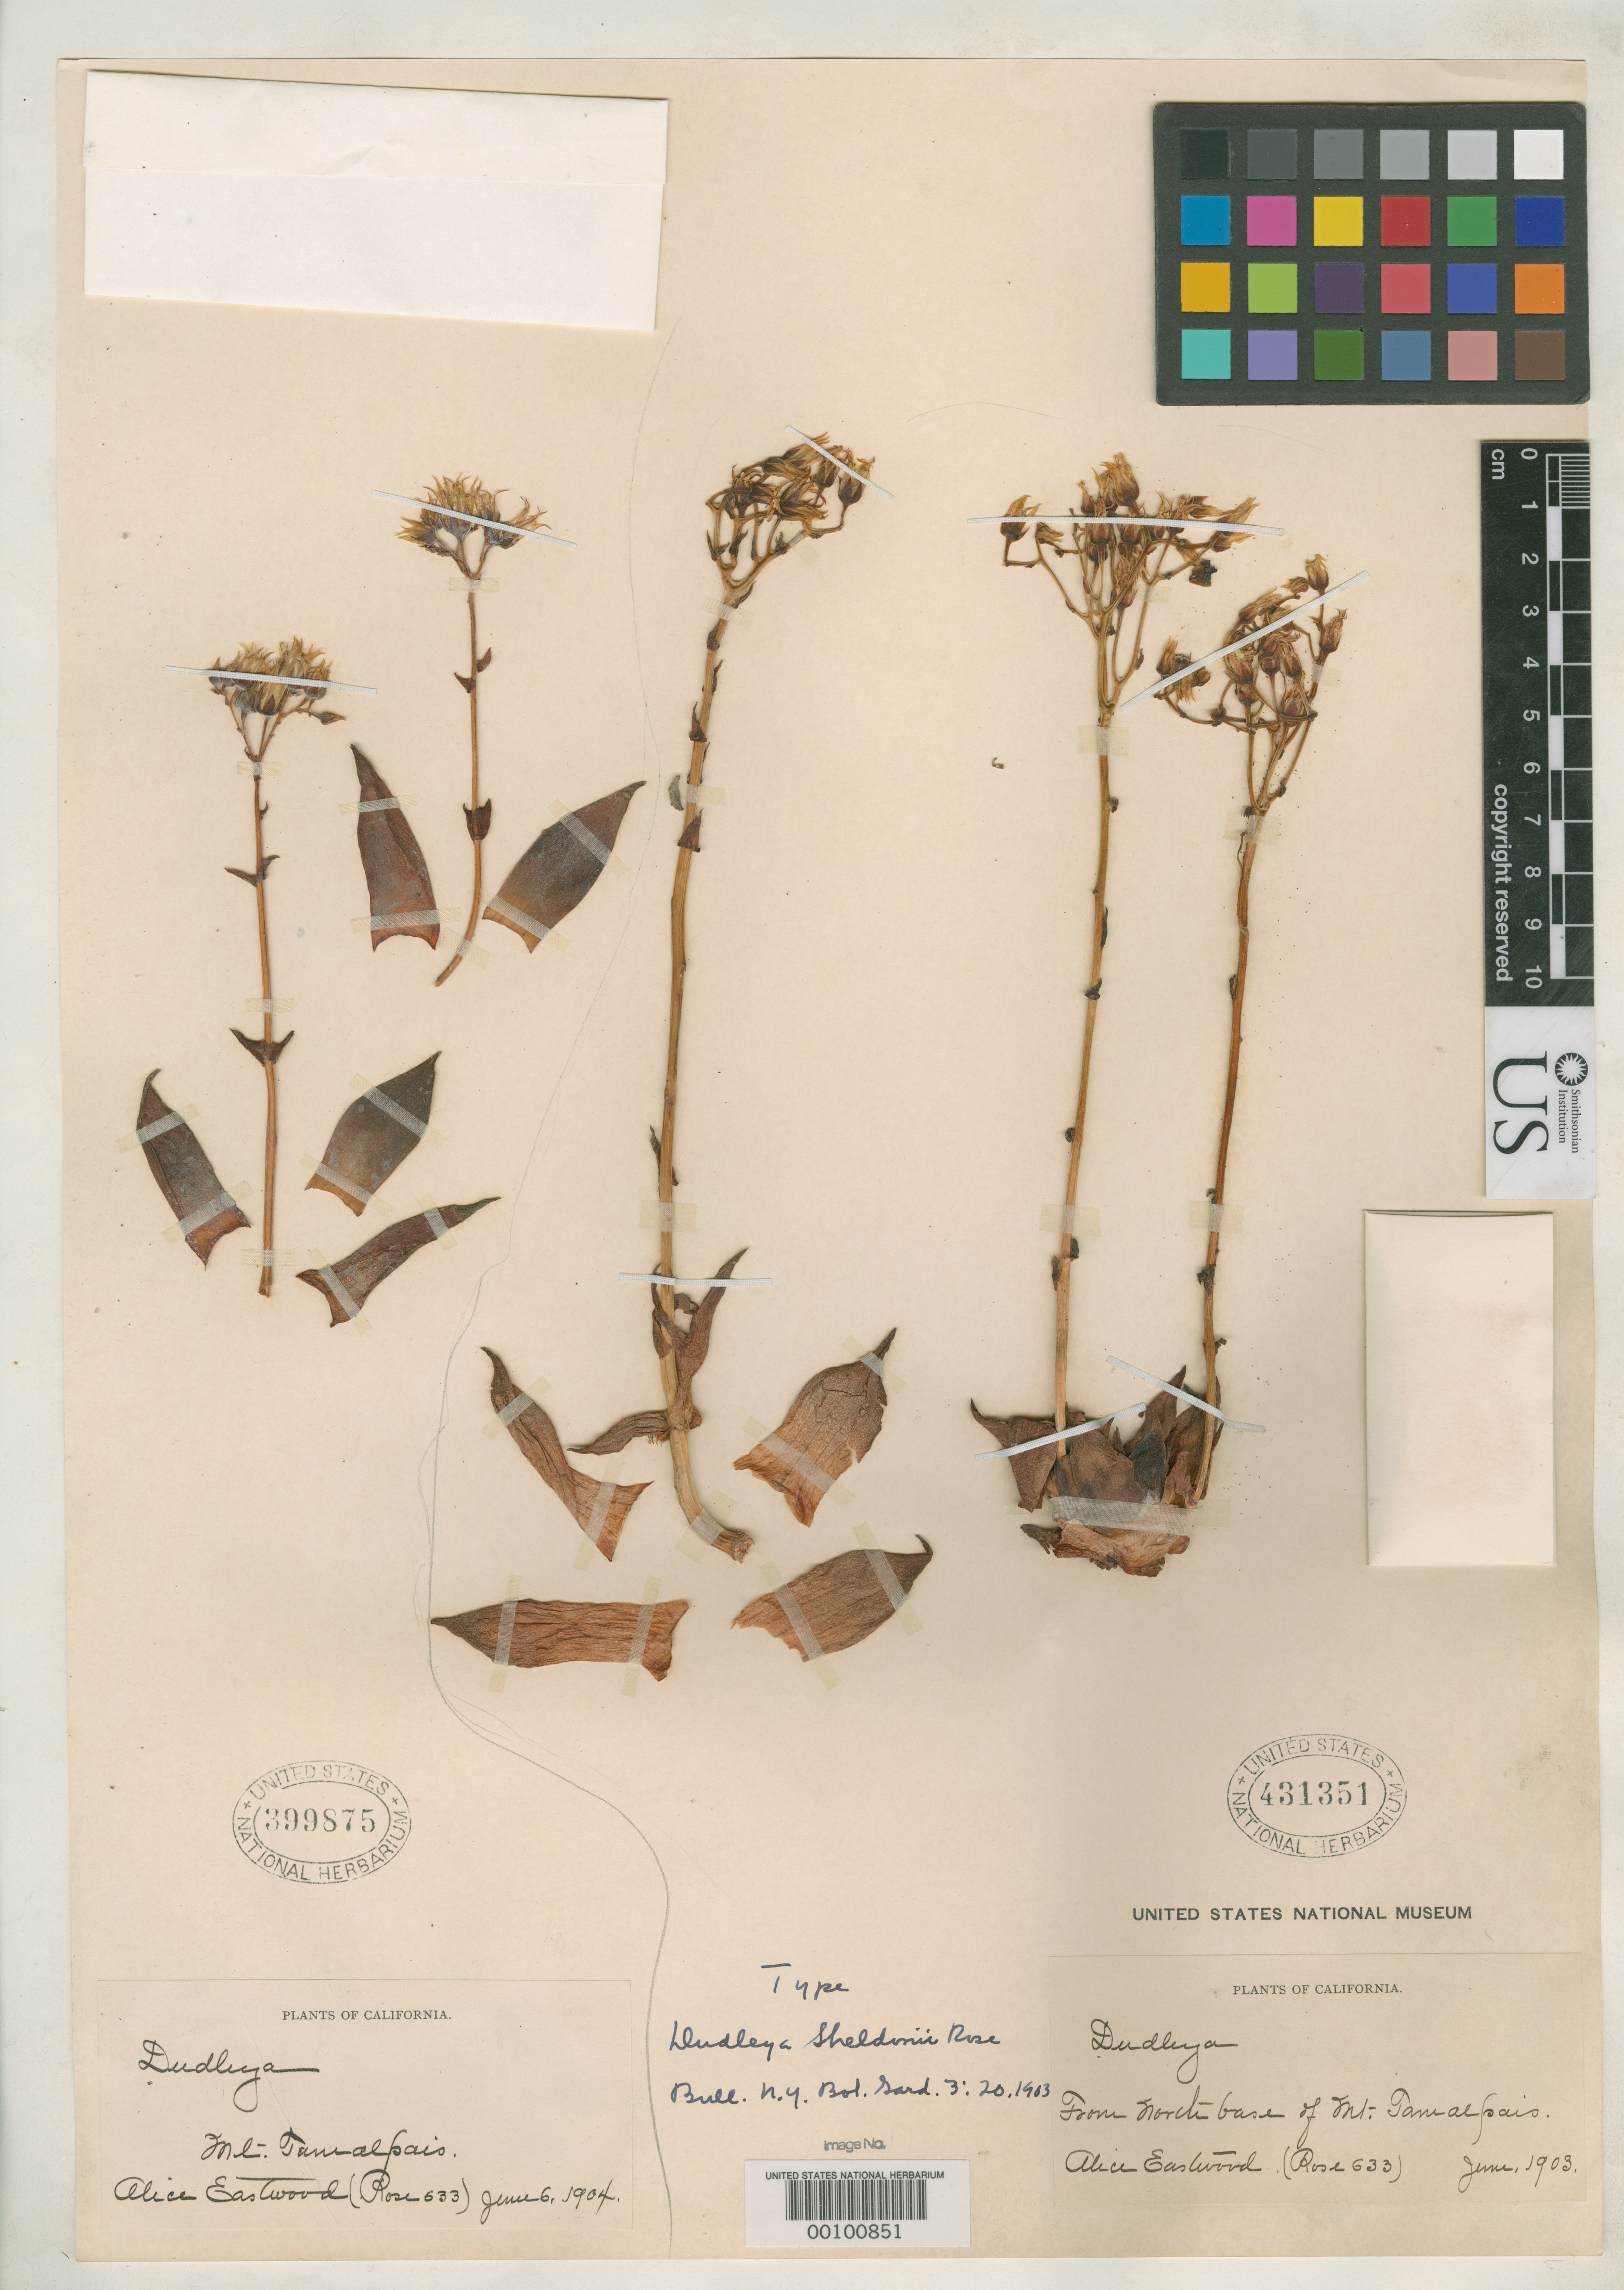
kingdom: Plantae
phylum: Tracheophyta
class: Magnoliopsida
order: Saxifragales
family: Crassulaceae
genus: Dudleya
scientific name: Dudleya sheldoni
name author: Rose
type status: Holotype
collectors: A. Eastwood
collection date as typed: Jun 1903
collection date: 1903-06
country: United States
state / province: California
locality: N base of Mt. Tamalpais.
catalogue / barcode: US 431351